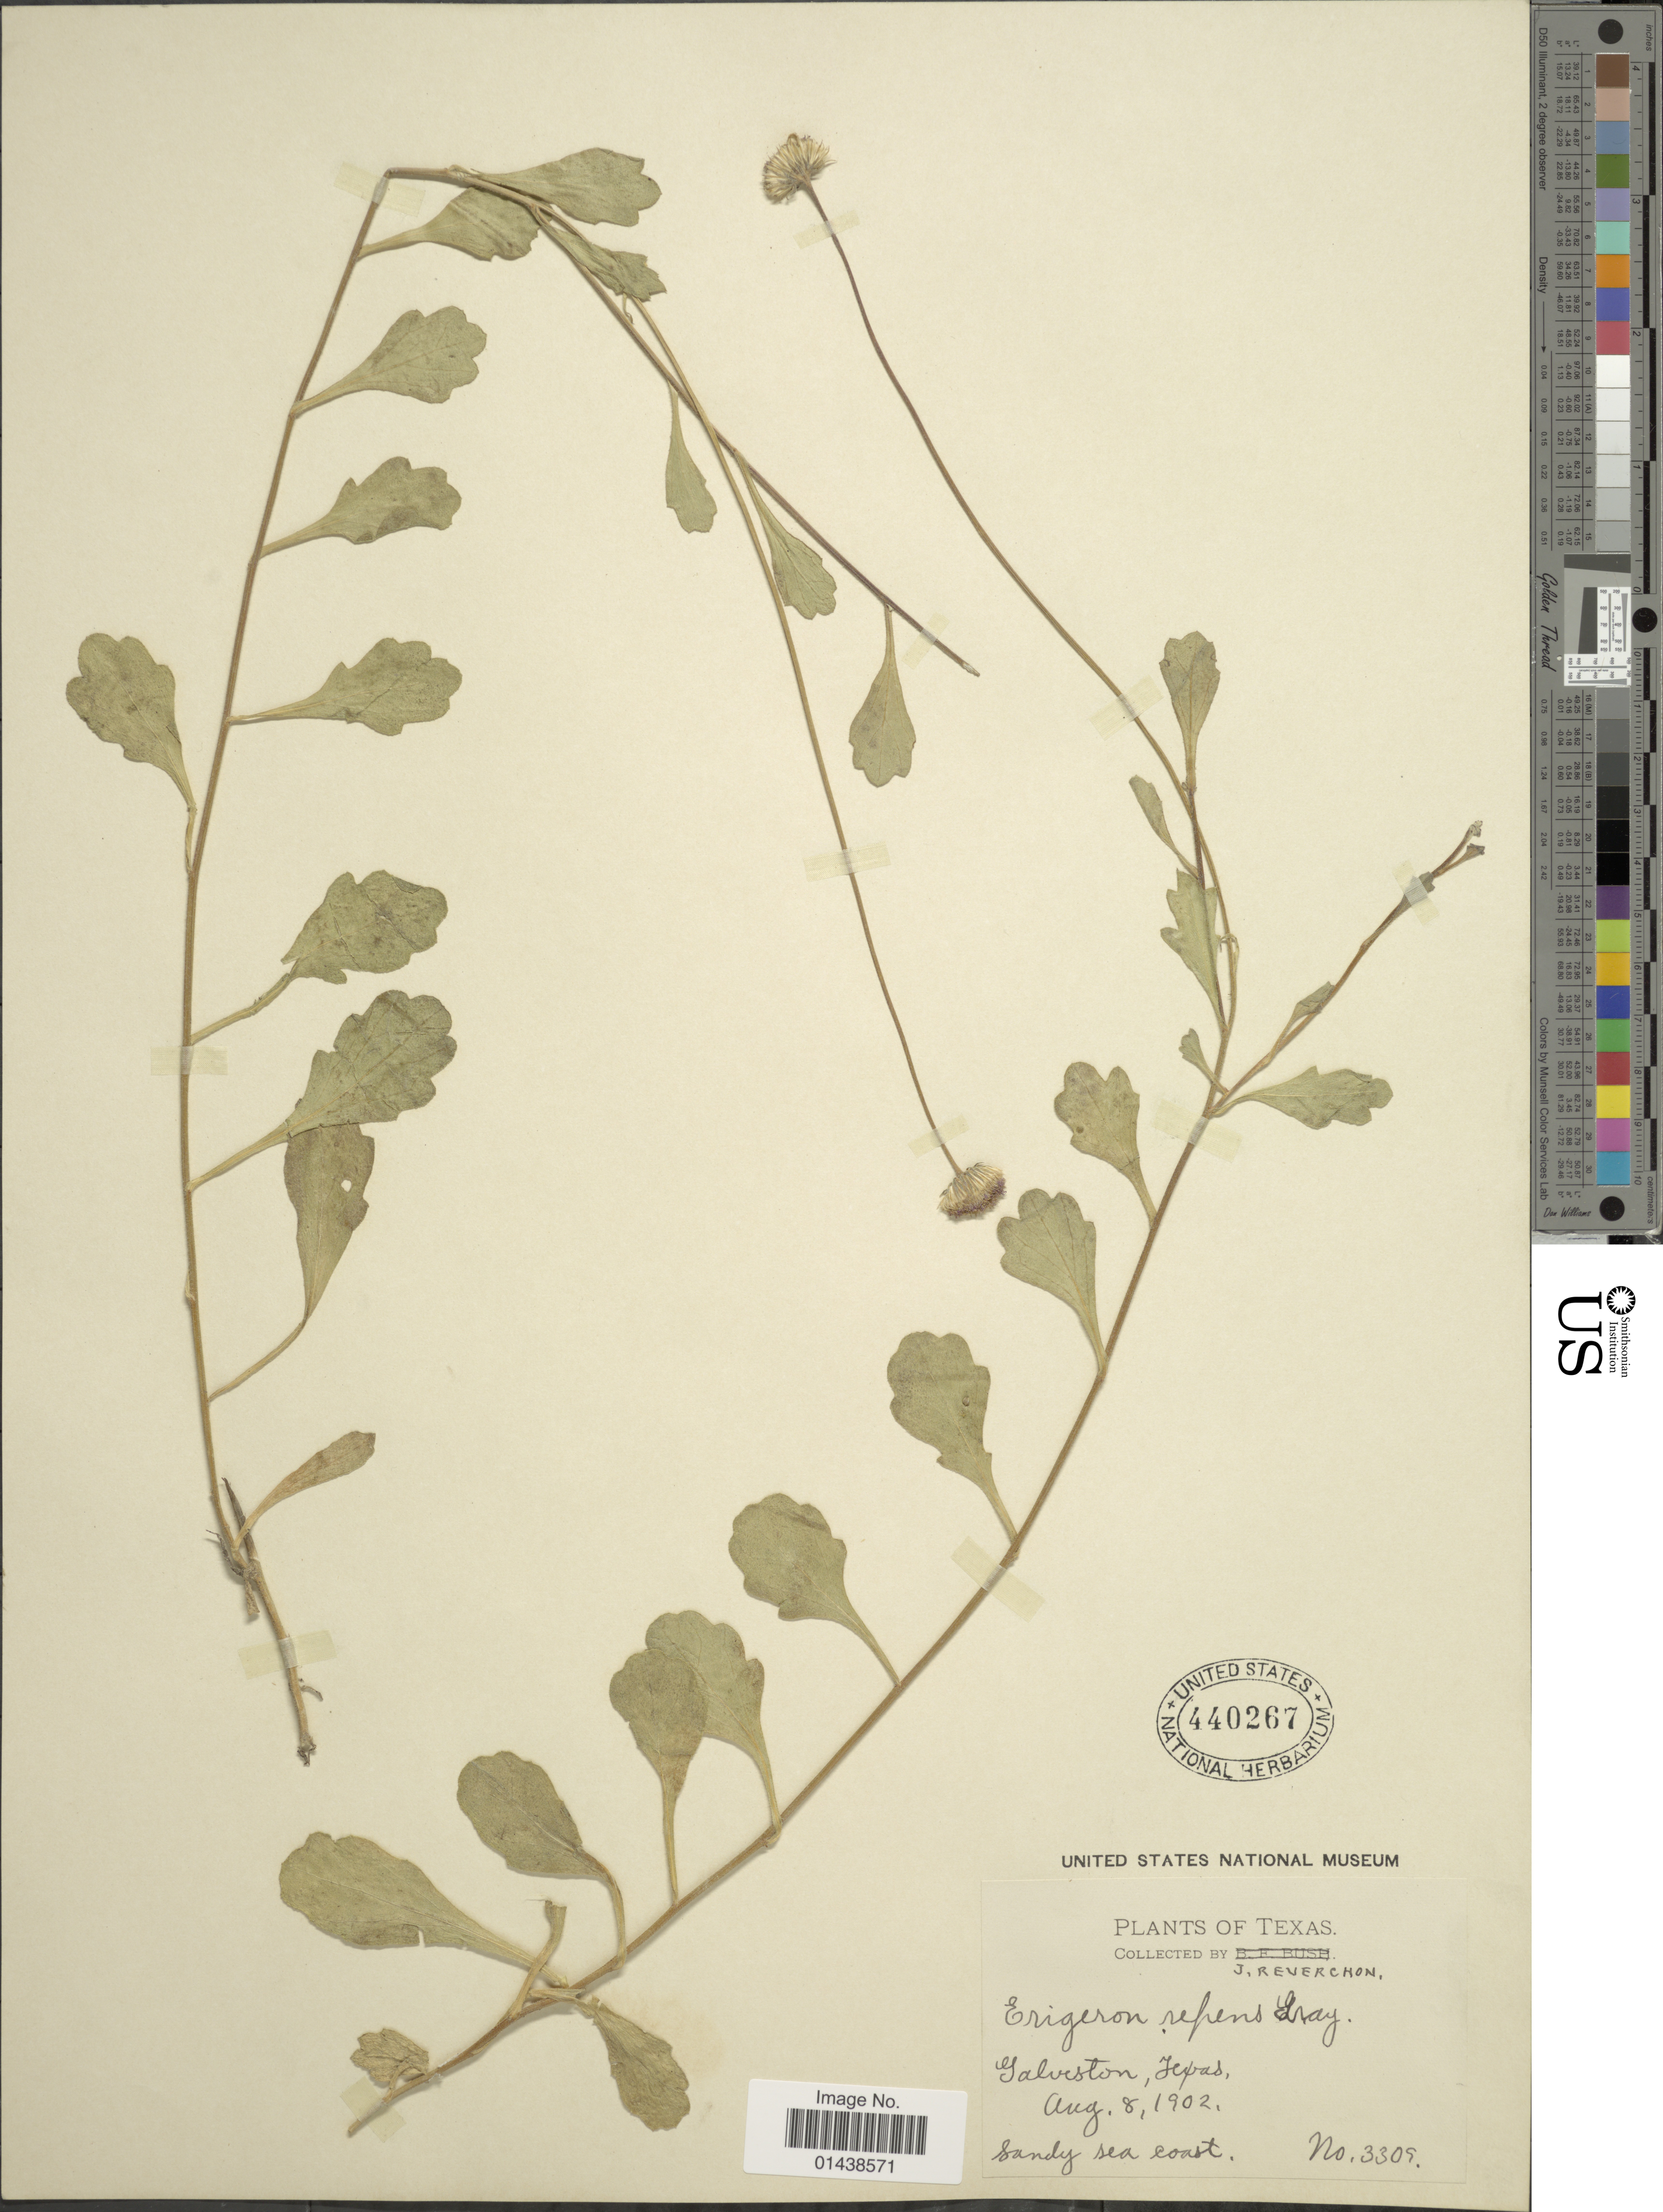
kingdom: Plantae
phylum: Tracheophyta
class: Magnoliopsida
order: Asterales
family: Asteraceae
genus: Erigeron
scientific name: Erigeron myrionactis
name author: Small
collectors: J. Reverchon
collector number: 3309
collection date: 1902-08-08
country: United States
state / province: Texas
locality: Galveston, sea coast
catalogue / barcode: US 440267